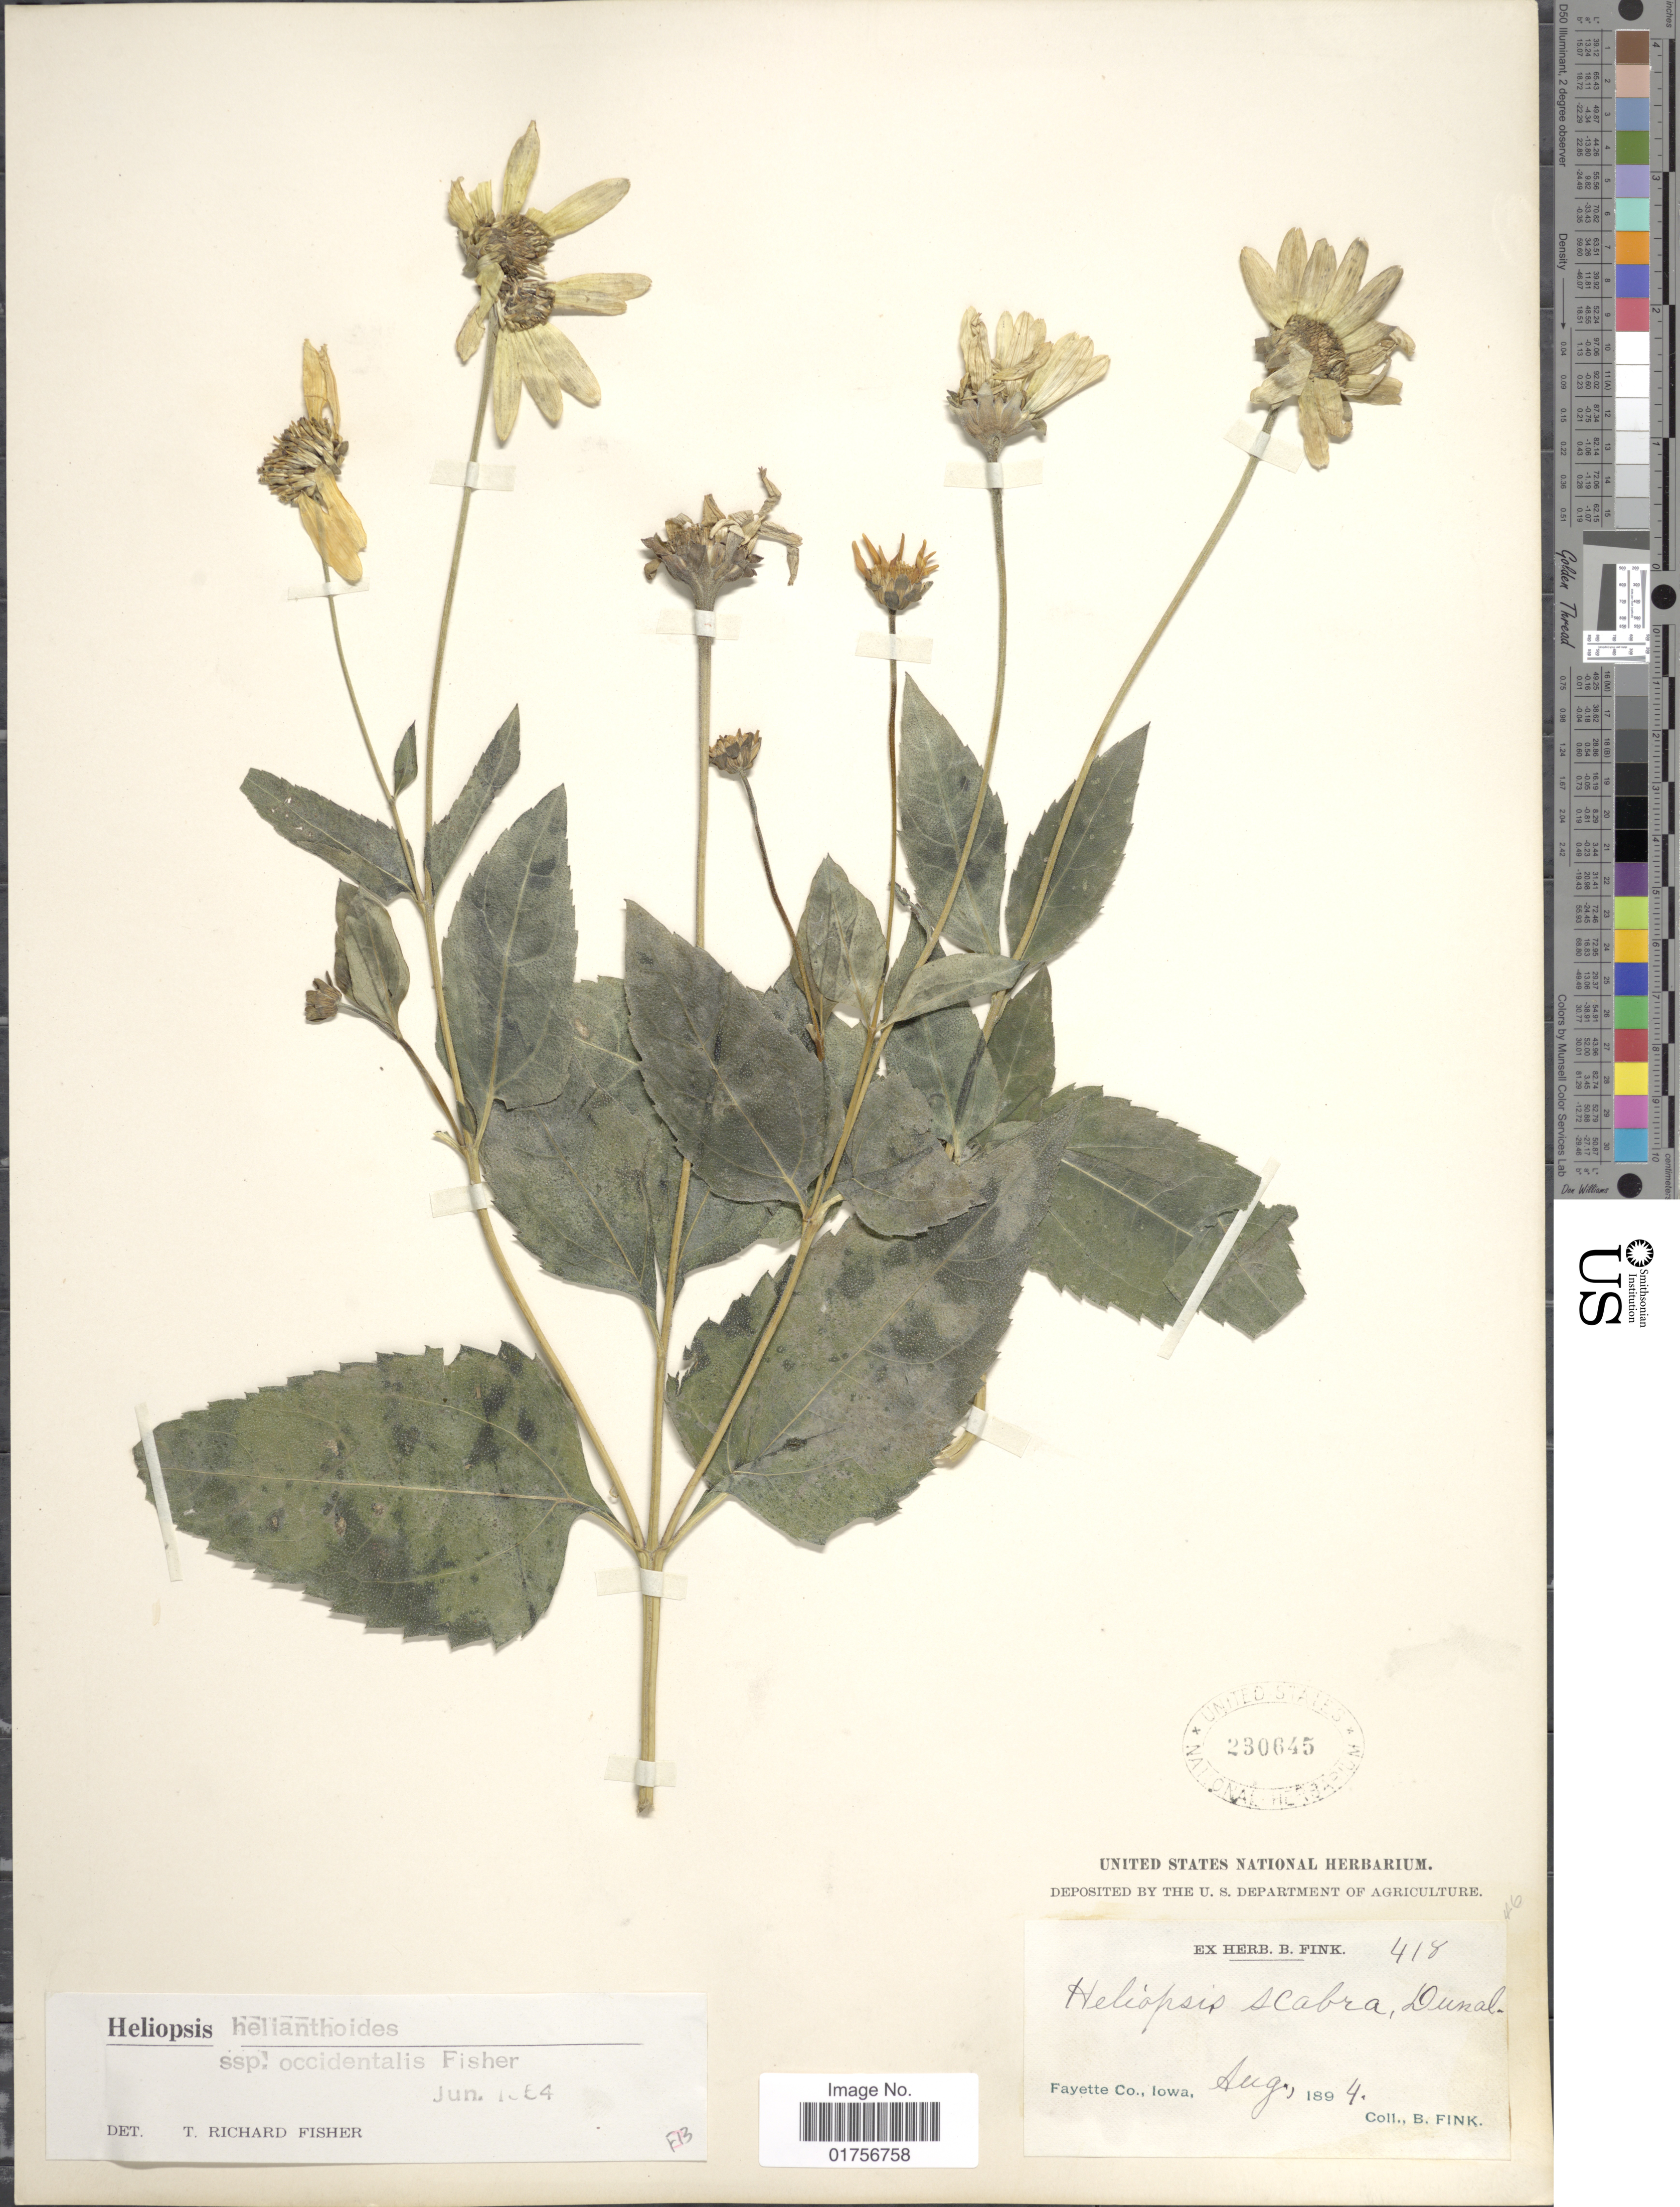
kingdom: Plantae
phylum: Tracheophyta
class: Magnoliopsida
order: Asterales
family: Asteraceae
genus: Heliopsis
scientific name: Heliopsis helianthoides subsp. occidentalis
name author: T.R. Fisher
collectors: B. Fink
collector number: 418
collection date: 1894-08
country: United States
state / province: Iowa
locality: Fayette Co., Iowa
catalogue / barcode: US 230645